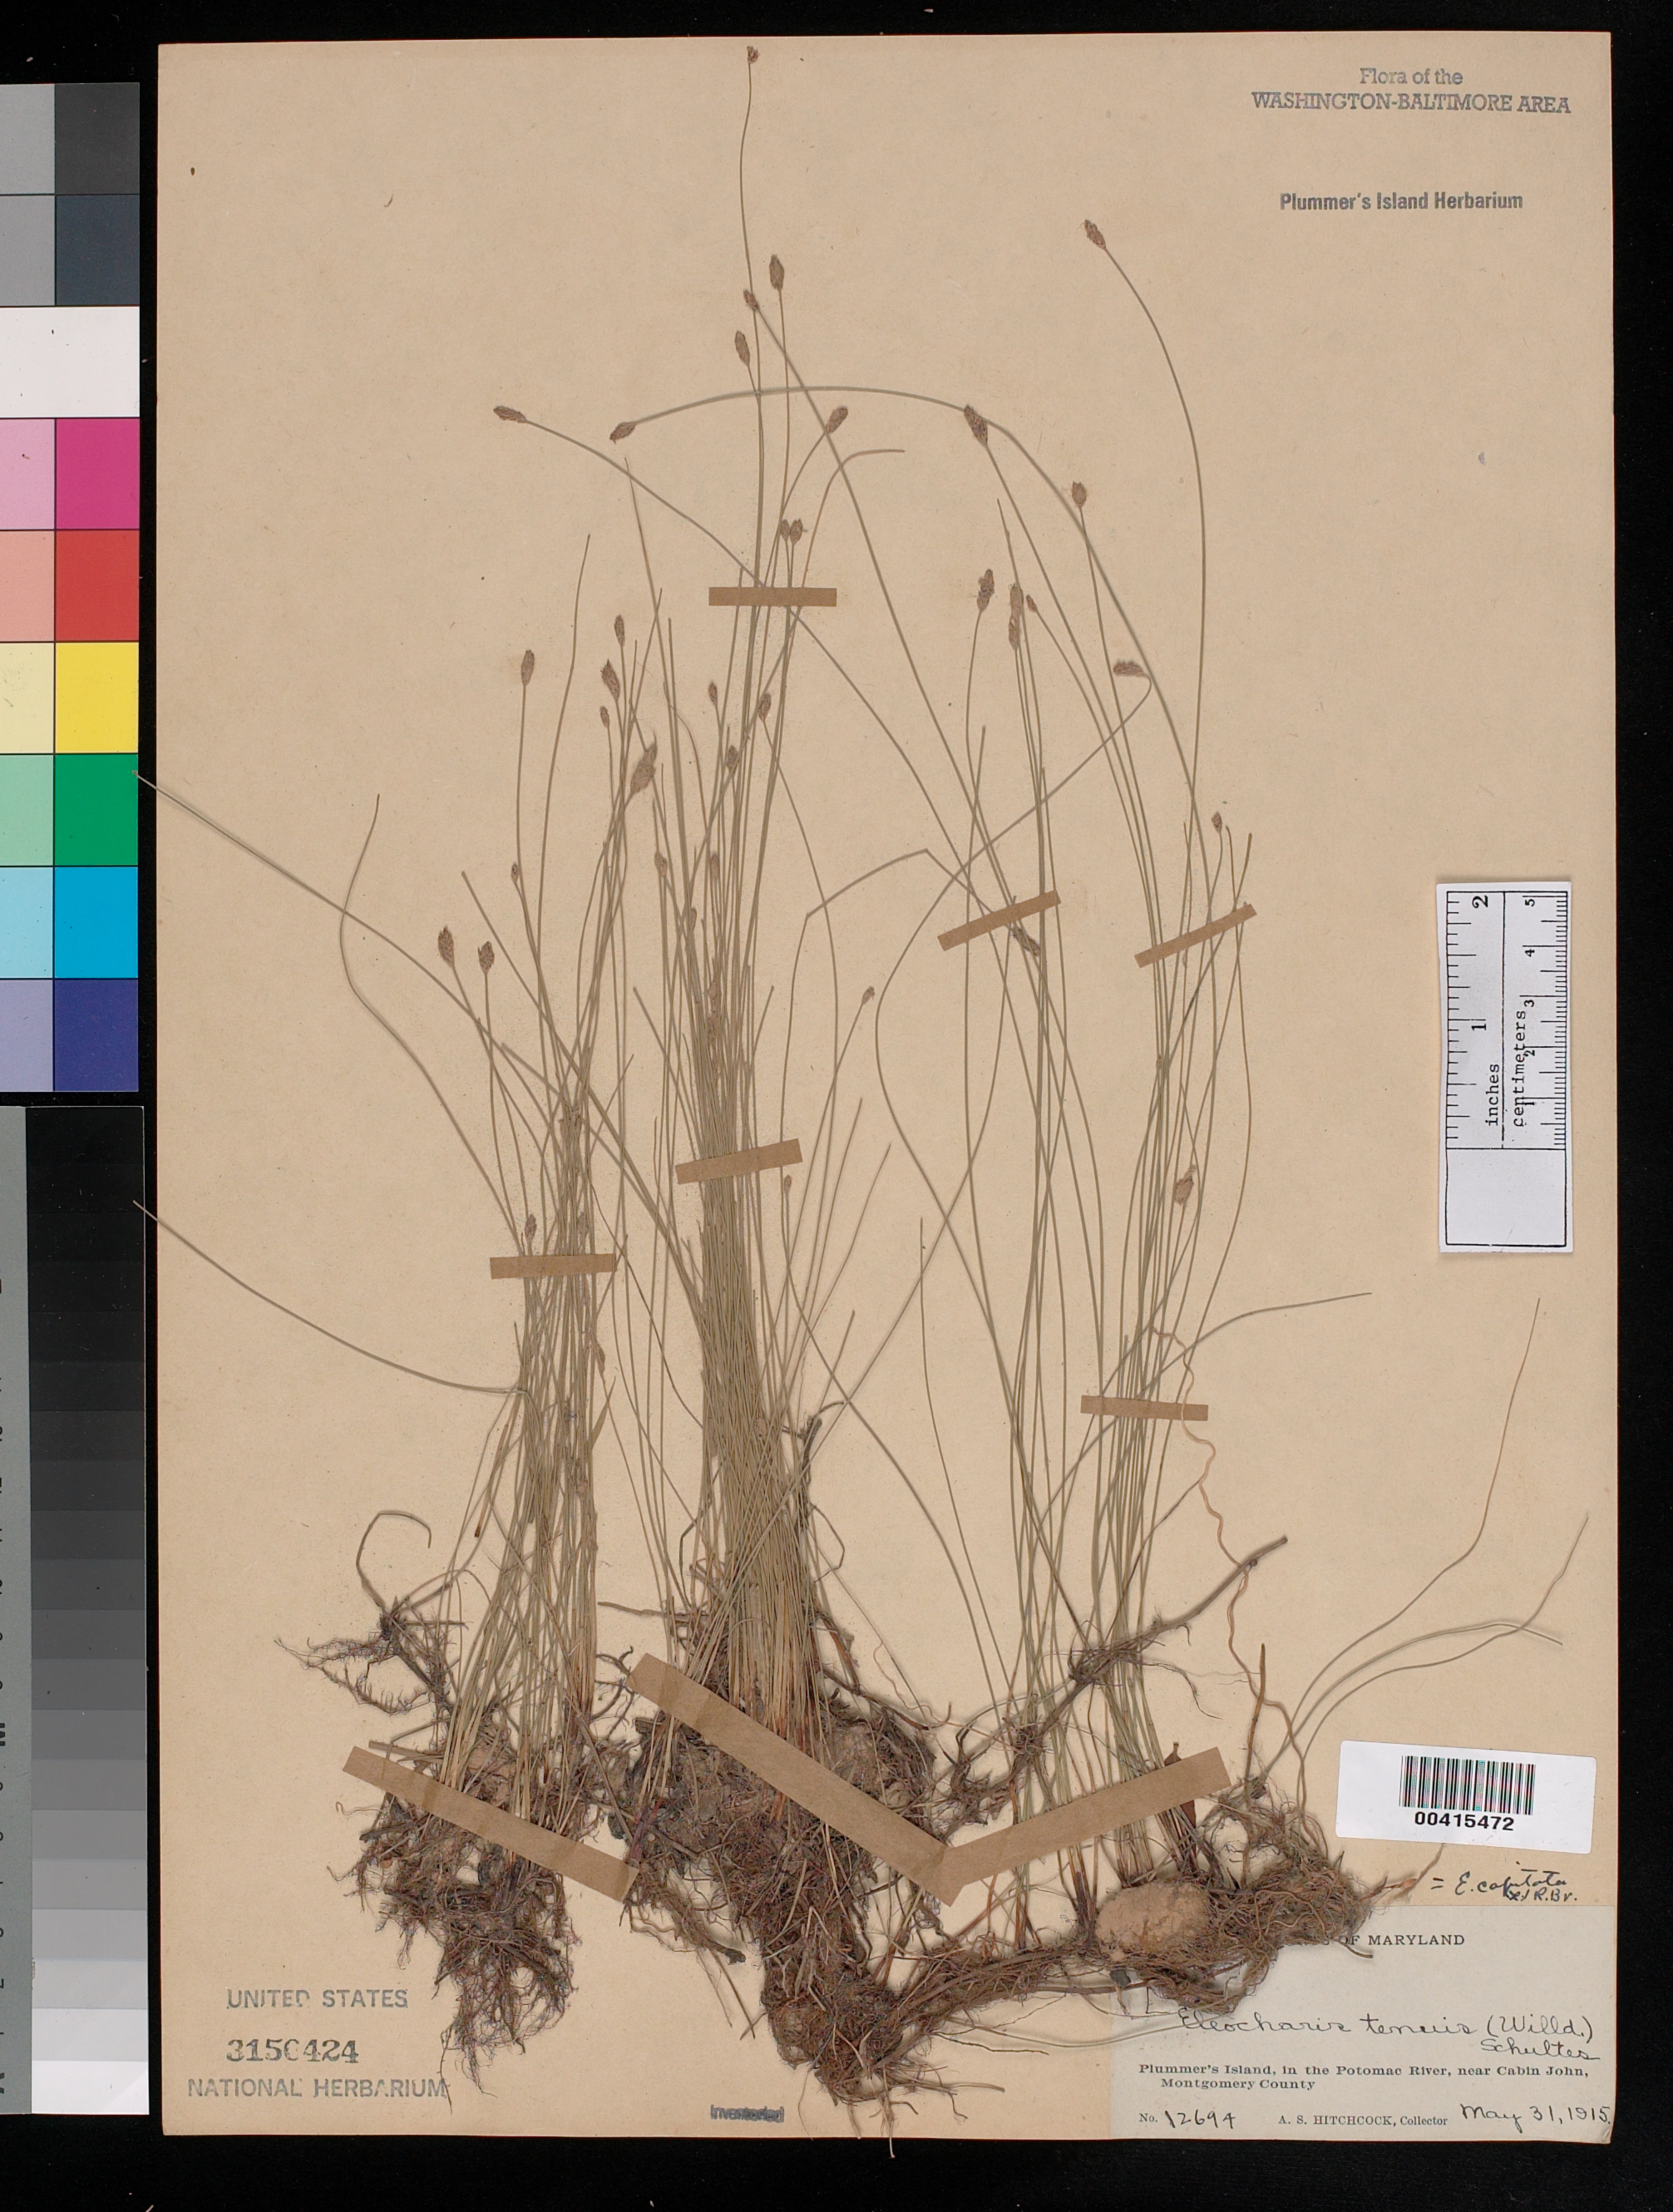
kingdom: Plantae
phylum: Tracheophyta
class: Liliopsida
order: Poales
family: Cyperaceae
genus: Eleocharis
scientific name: Eleocharis tenuis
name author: (Willd.) Schult.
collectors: A. S. Hitchcock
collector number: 12694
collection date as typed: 31 Apr 1915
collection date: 1915-04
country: United States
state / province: Maryland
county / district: Montgomery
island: Plummers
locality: Plummer's Island C. & O. Canal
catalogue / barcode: US 3150424